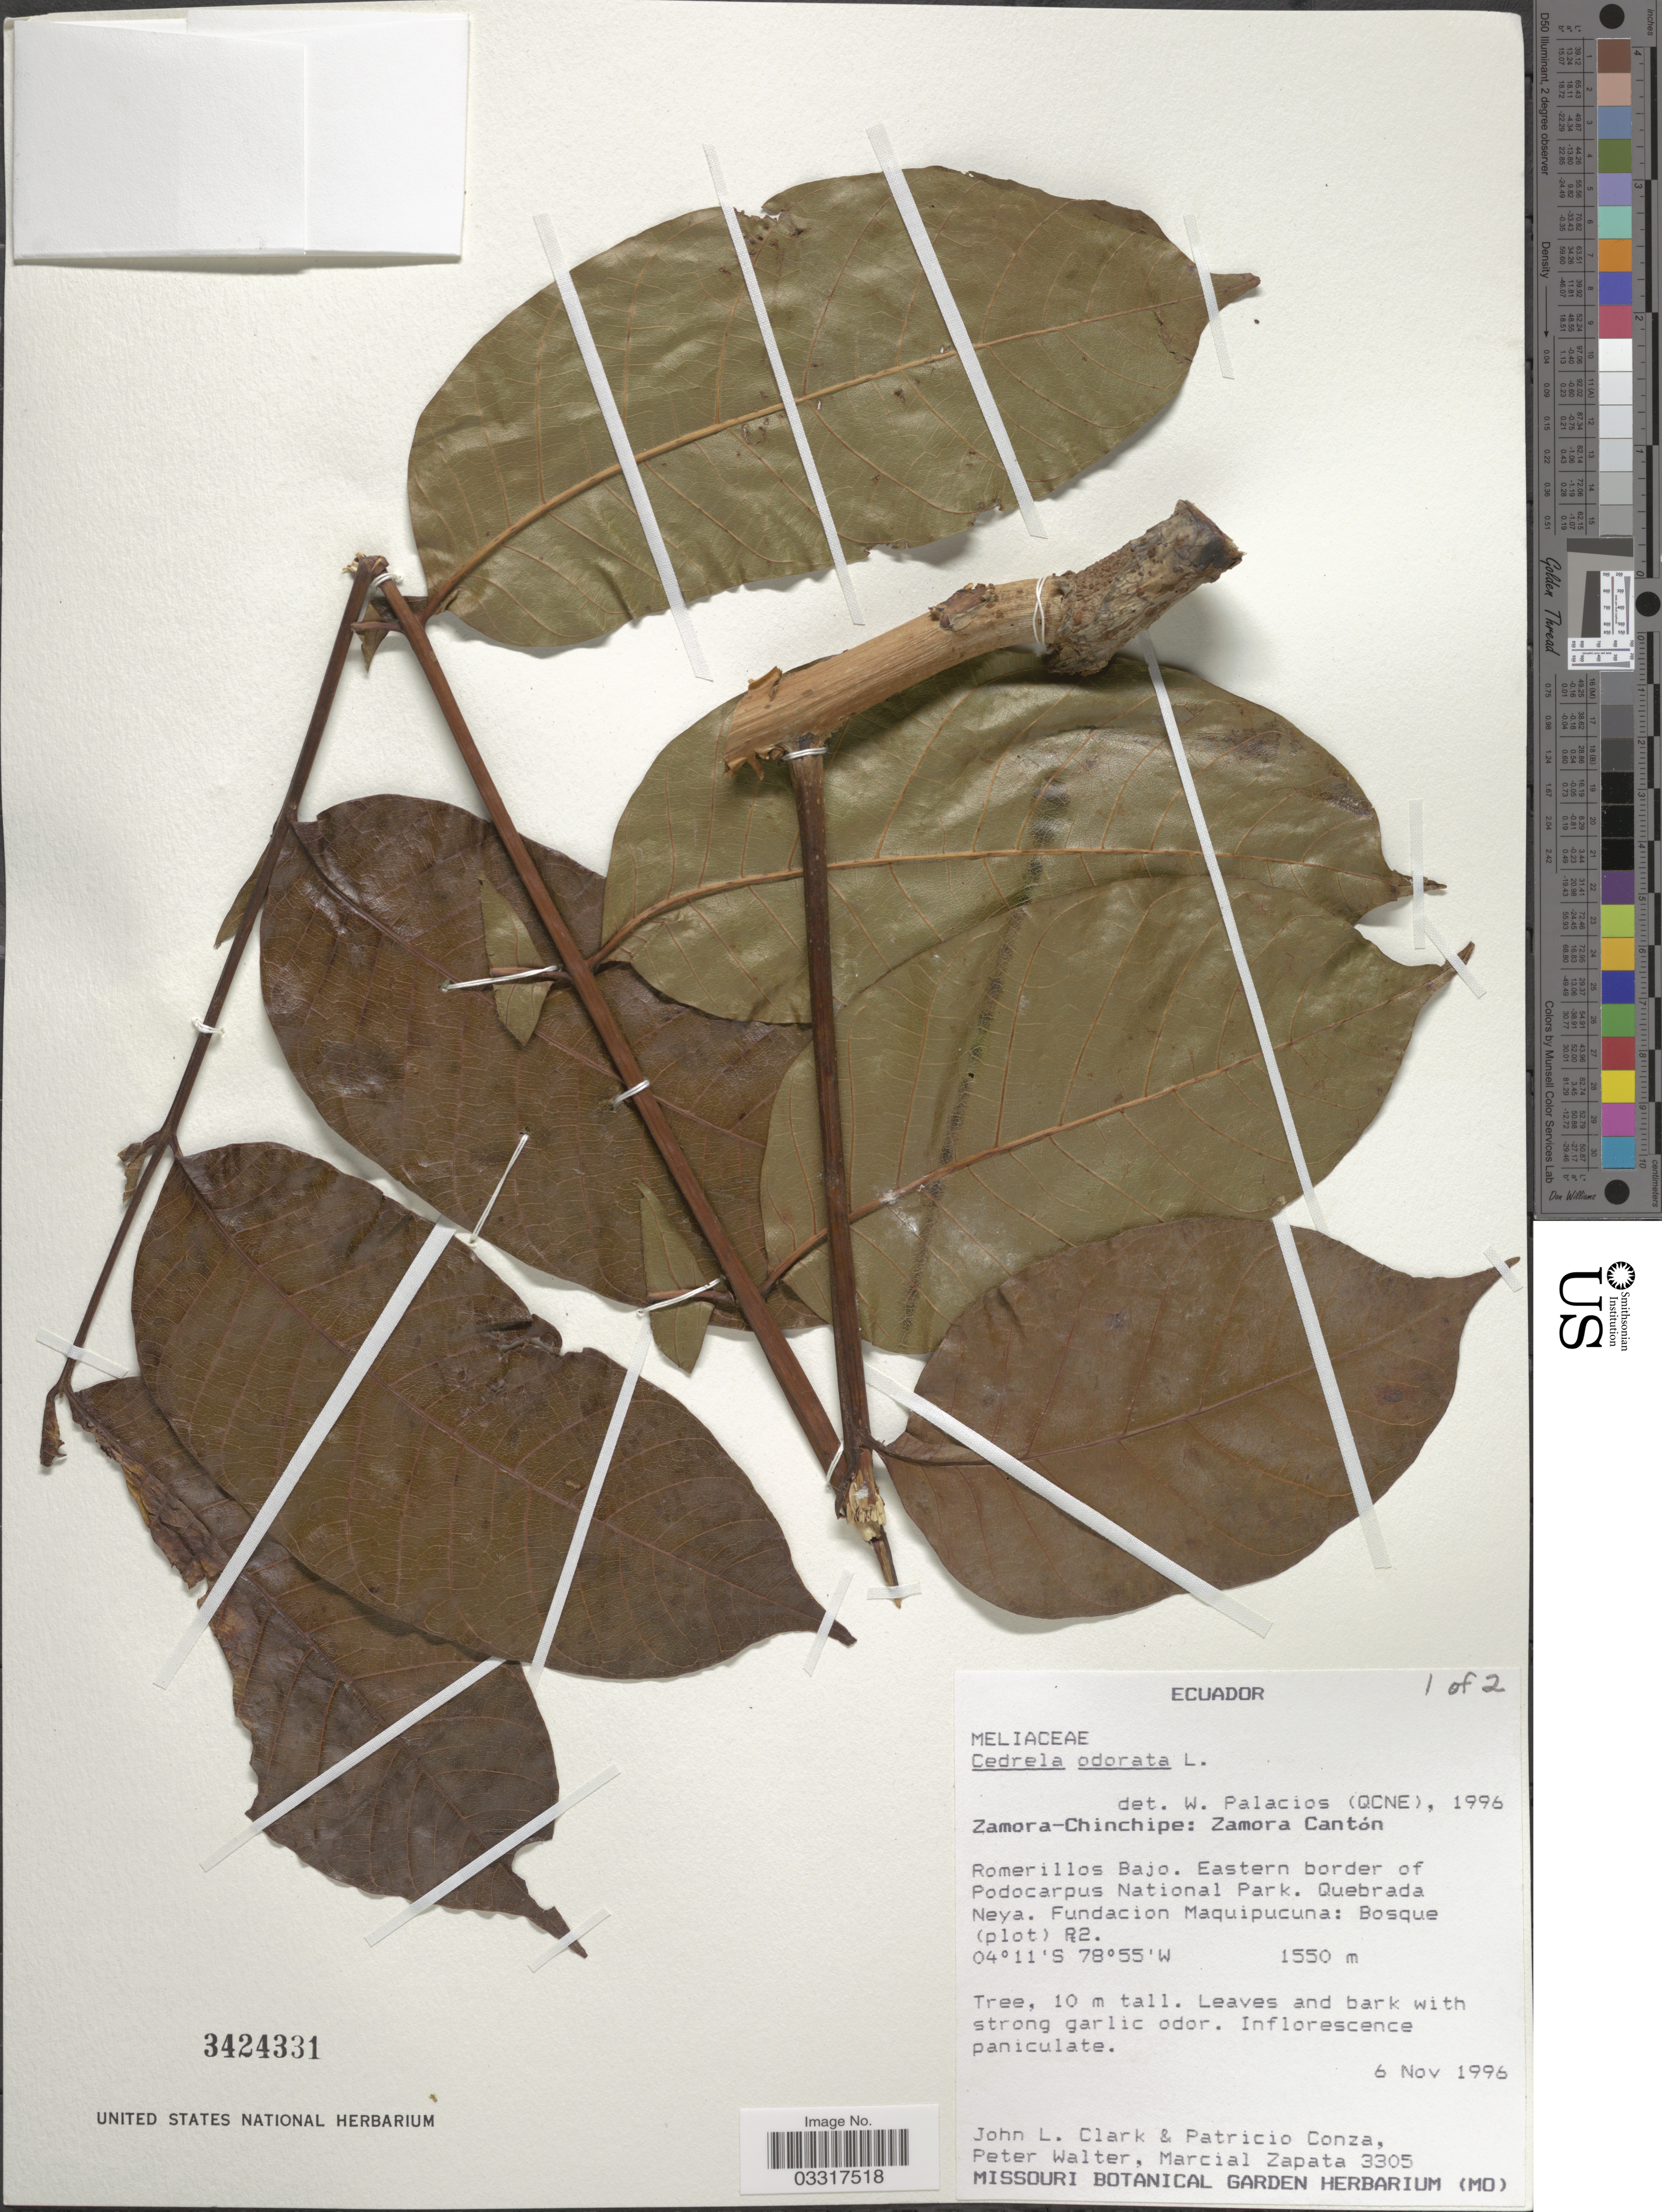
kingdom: Plantae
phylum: Tracheophyta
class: Magnoliopsida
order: Sapindales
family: Meliaceae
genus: Cedrela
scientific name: Cedrela odorata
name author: L.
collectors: J. L. Clark, P. Conza, P. Walter & M. Zapata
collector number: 3305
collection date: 1996-11-06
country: Ecuador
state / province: Zamora-Chinchipe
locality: Zamora Cantón. Romerillos Bajo. Eastern border of Podocarpus National Park. Quebrada Neya. Fundacion Maquipucuna: Bosque (plot) R2.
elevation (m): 1550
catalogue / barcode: US 3424331